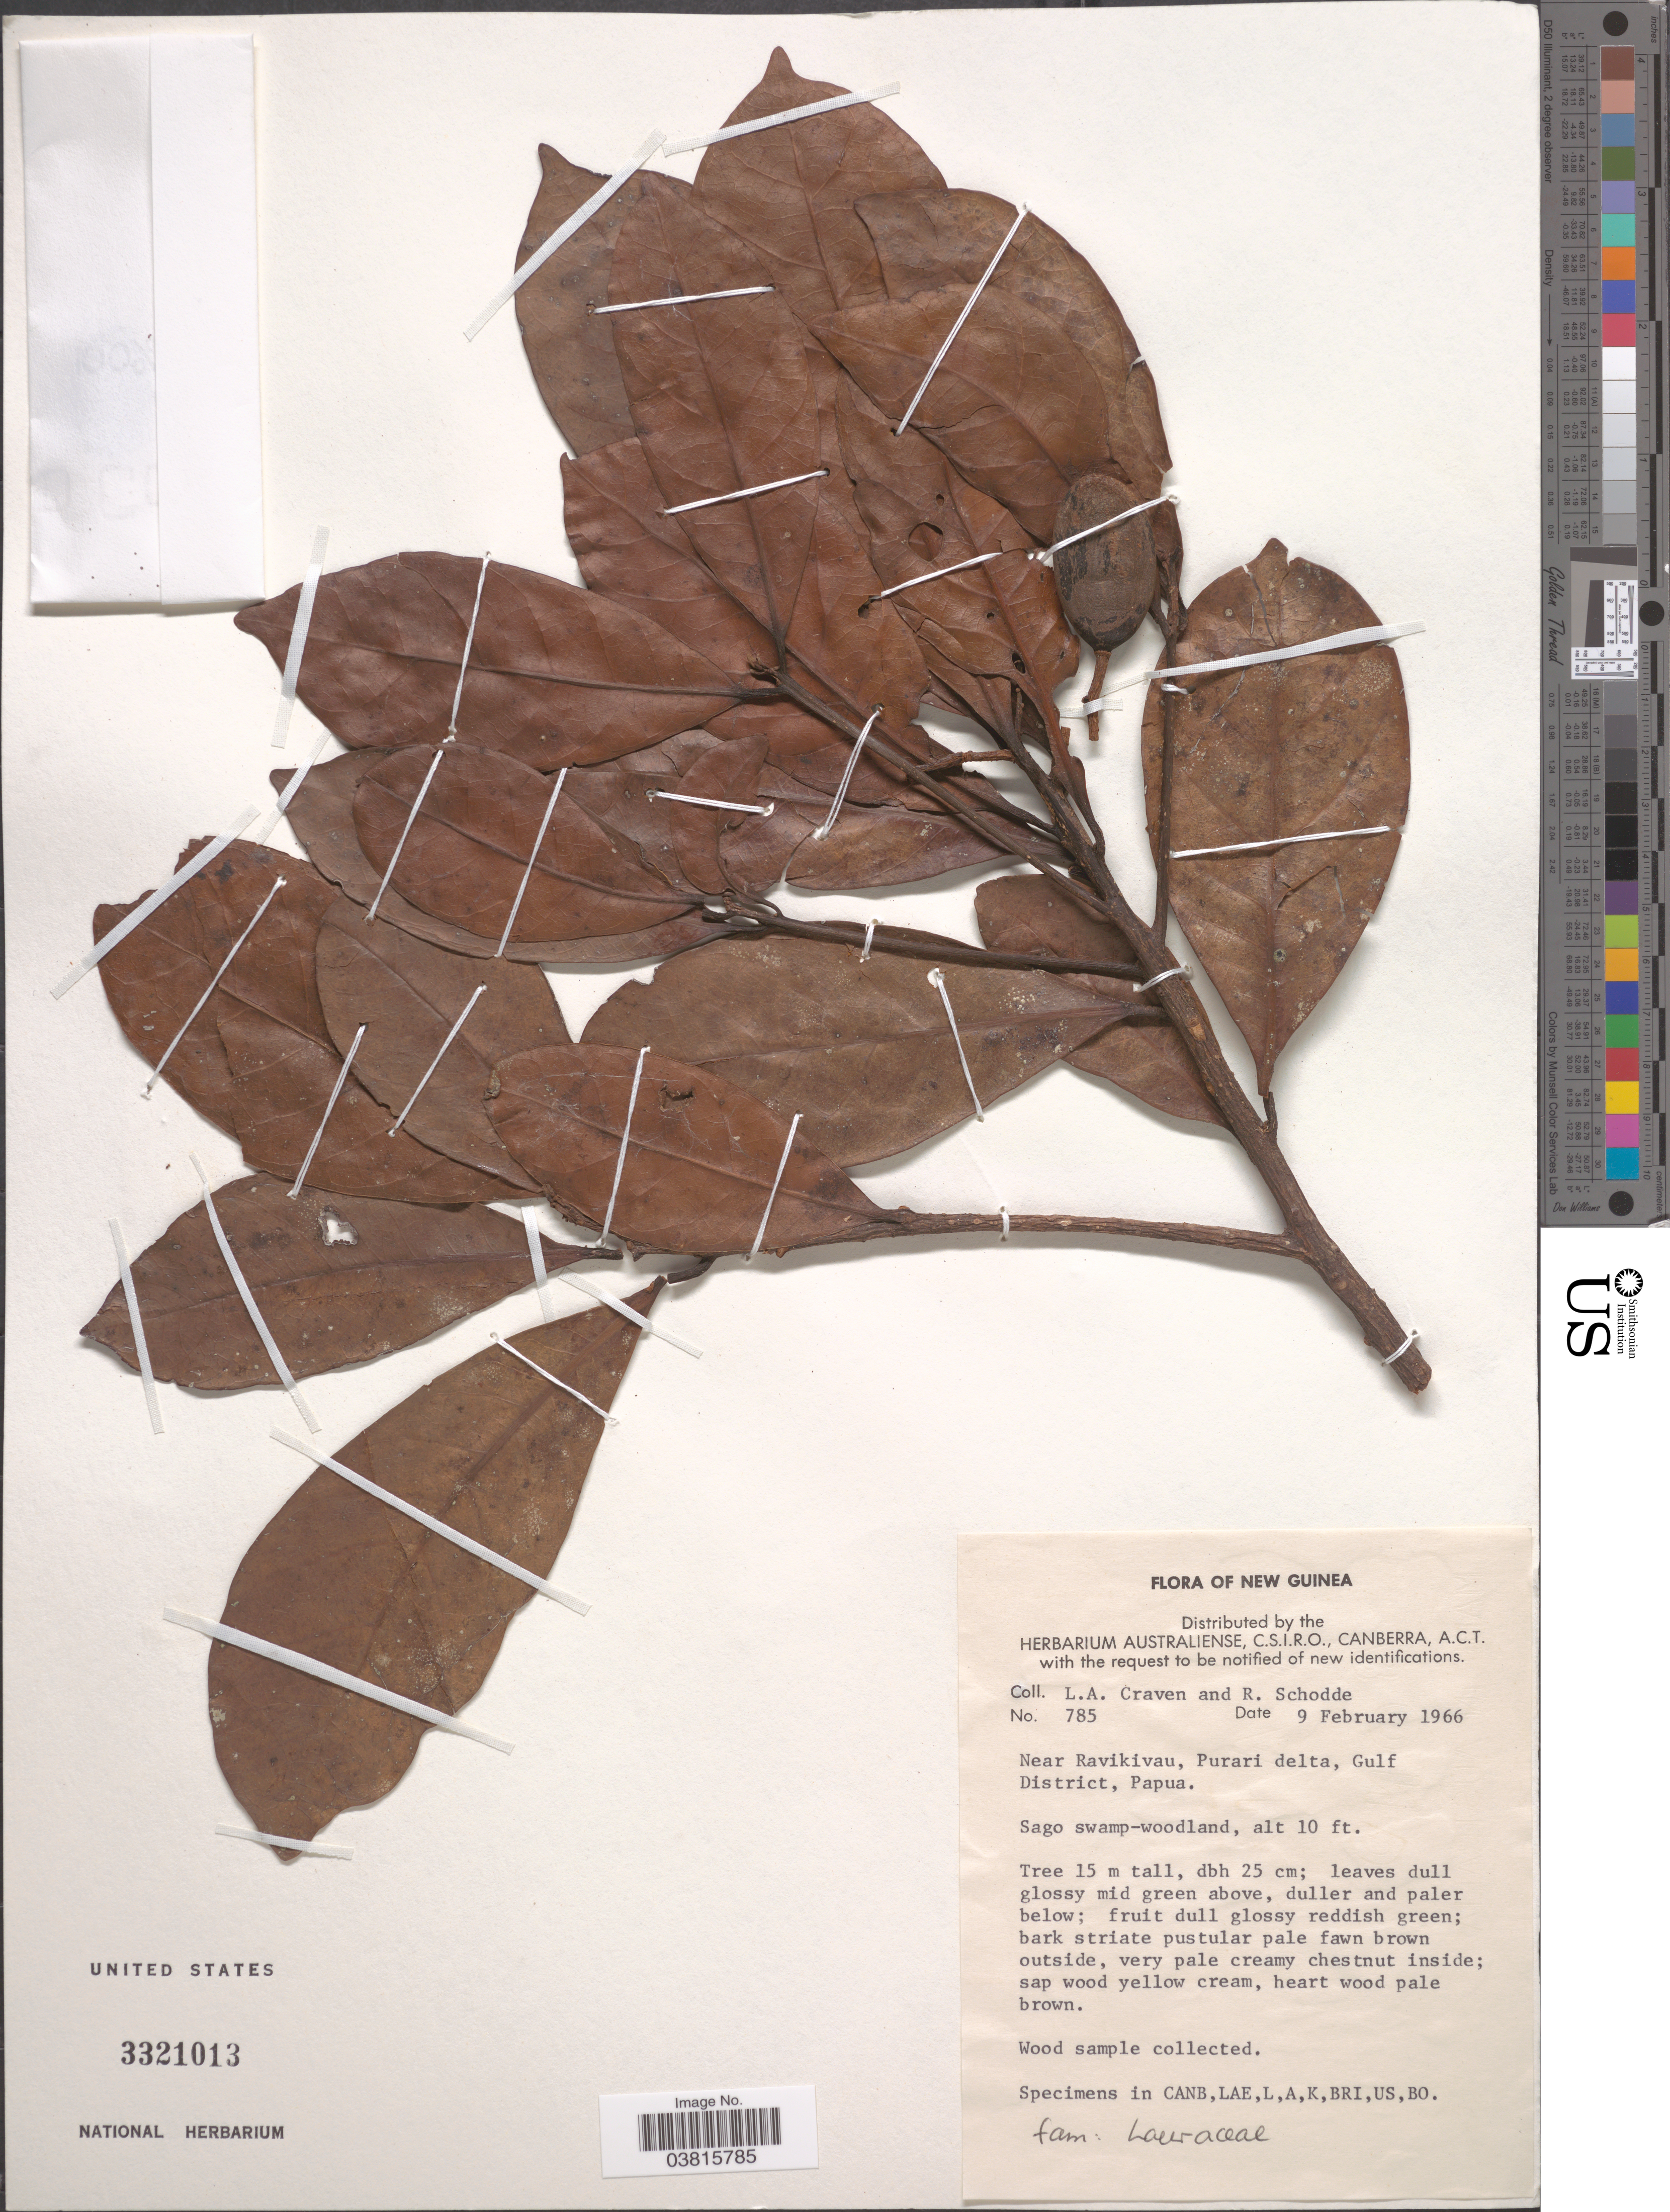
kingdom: Plantae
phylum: Tracheophyta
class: Magnoliopsida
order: Laurales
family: Lauraceae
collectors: L. A. Craven & R. Schodde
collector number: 785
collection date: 1966-02-09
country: Papua New Guinea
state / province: Gulf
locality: New Guinea. Near Ravikivau, Purari delta, Gulf District, Papua. Sago swamp-woodland.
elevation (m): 3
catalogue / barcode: US 3321013